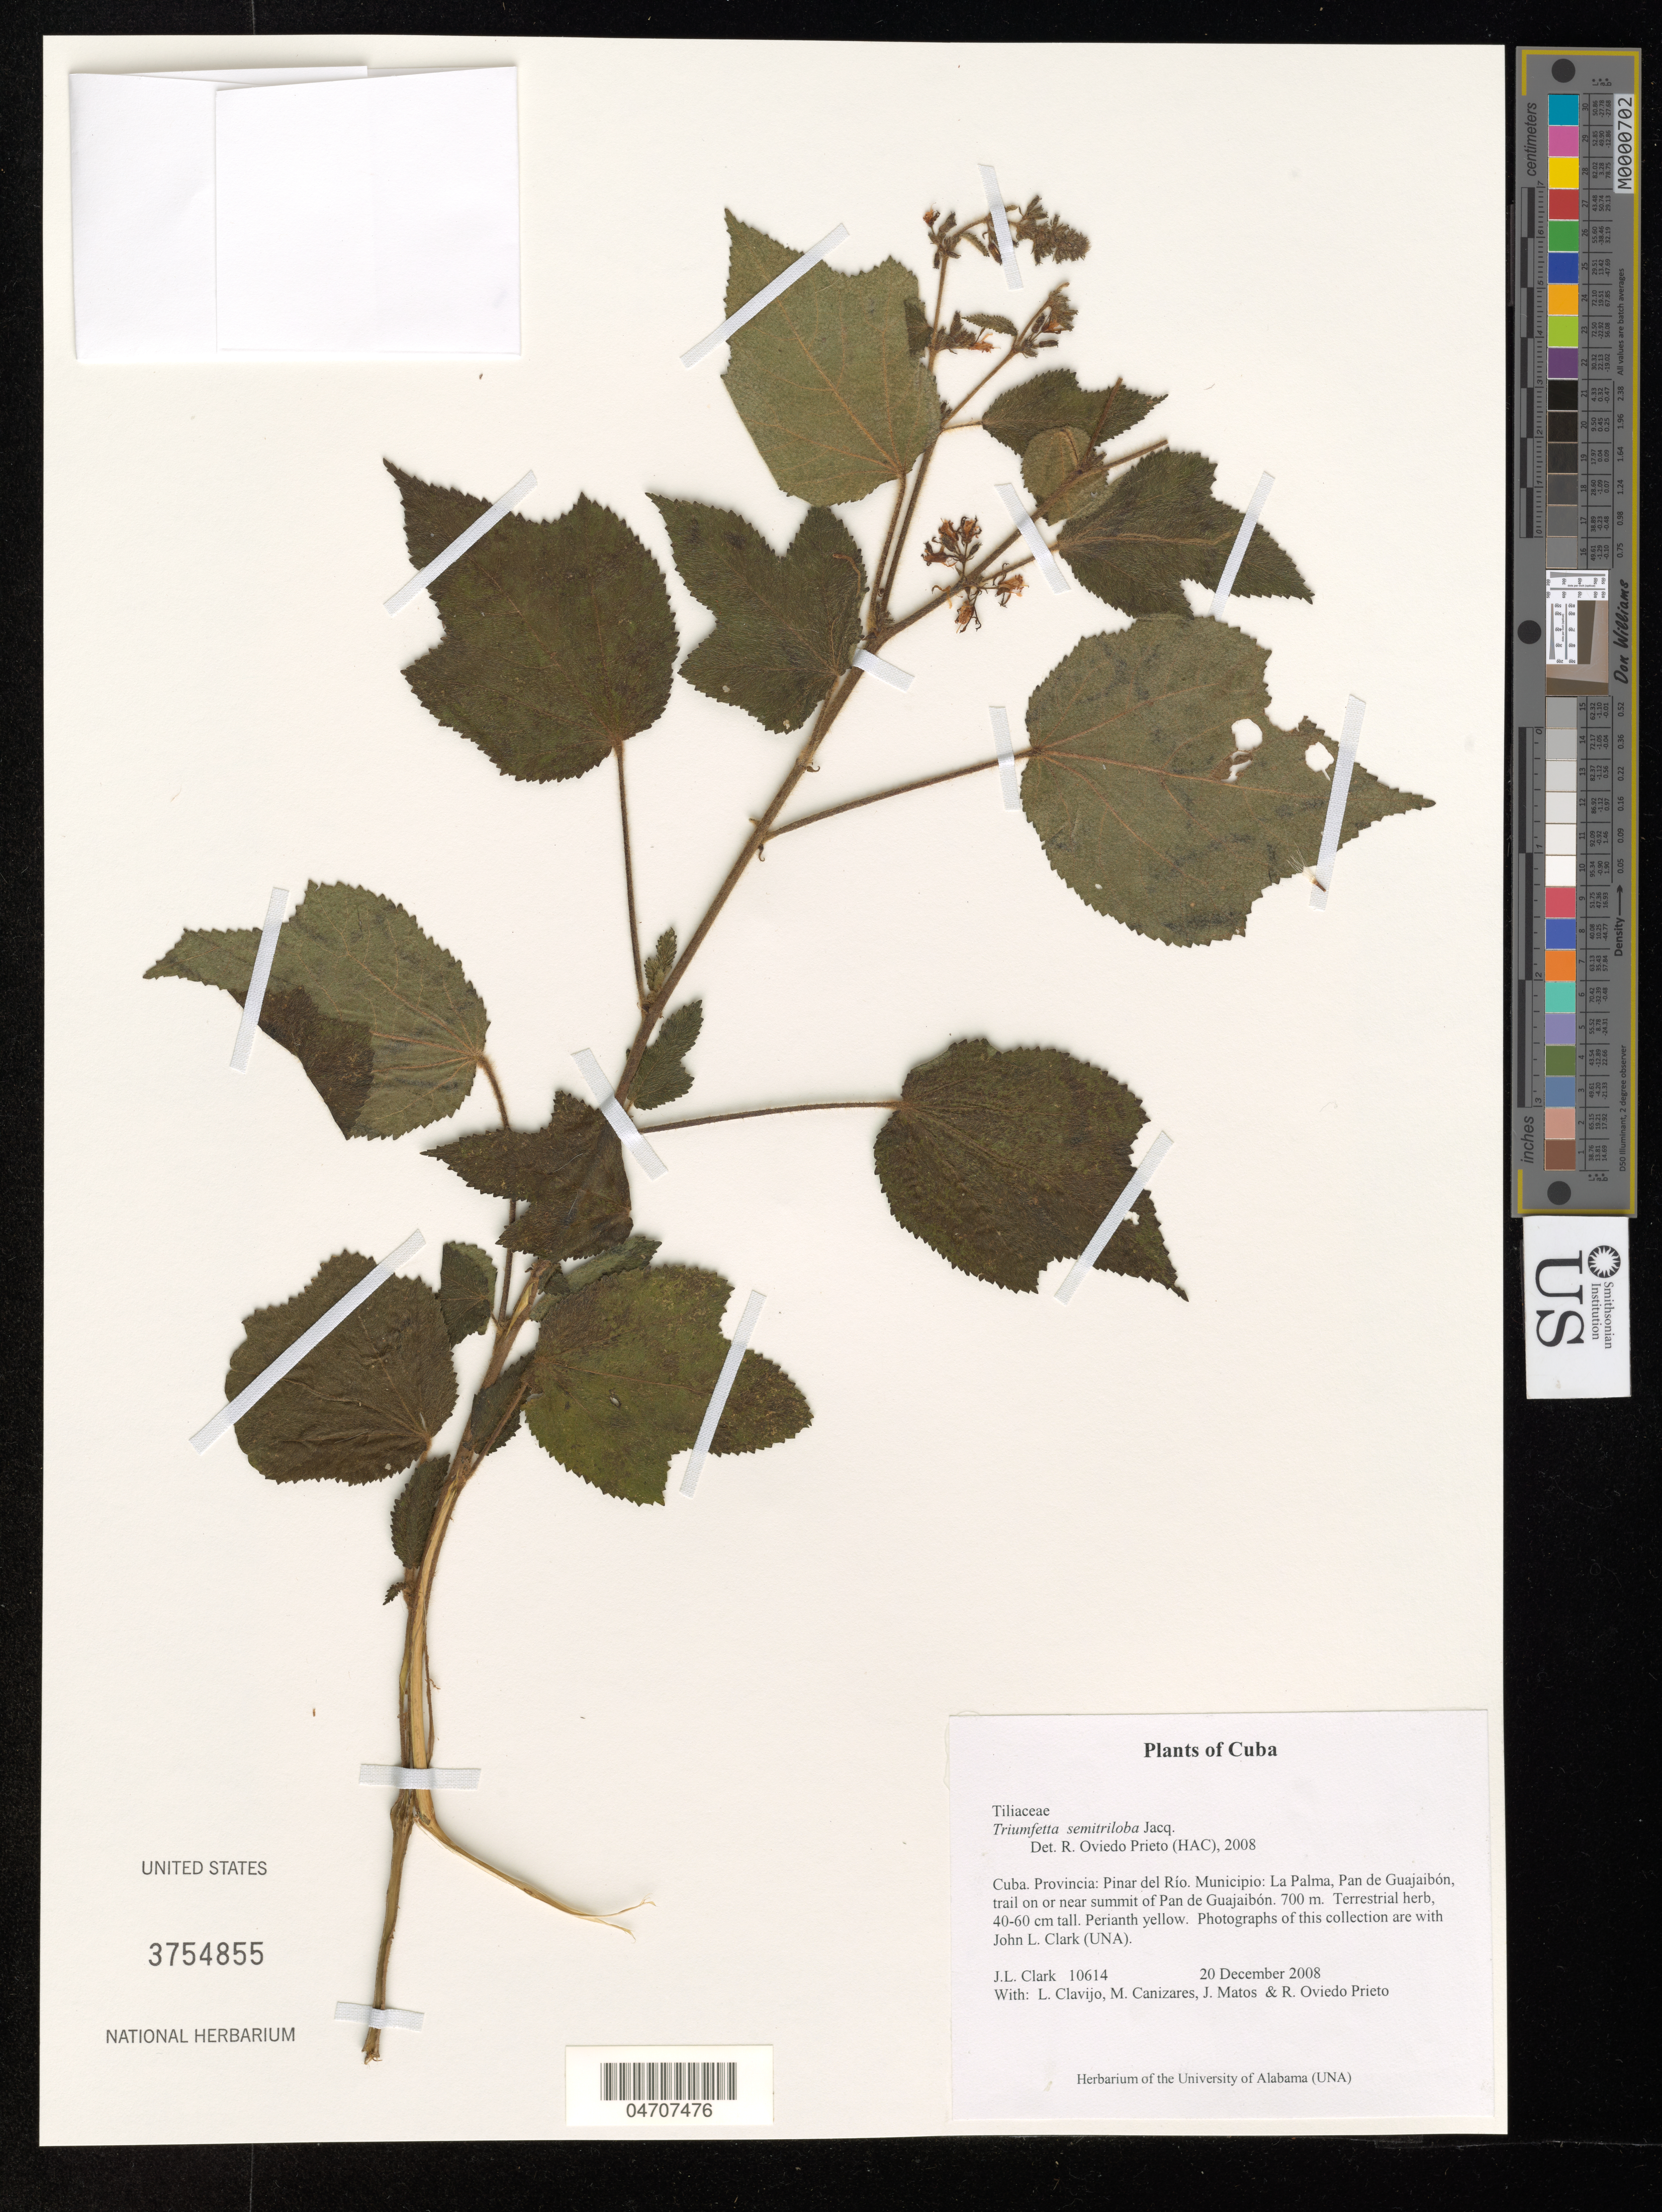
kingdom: Plantae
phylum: Tracheophyta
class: Magnoliopsida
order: Malvales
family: Malvaceae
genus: Triumfetta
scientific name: Triumfetta semitriloba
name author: Jacq.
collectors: J. L. Clark, L. Clavijo, M. Canizares & J. Matos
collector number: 10614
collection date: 2008-12-20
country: Cuba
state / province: Pinar del Río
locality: Municipio: La Palma, Pan de Guajaibón, trail on or near summit of Pan de Guajaibón.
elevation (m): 700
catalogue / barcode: US 3754855